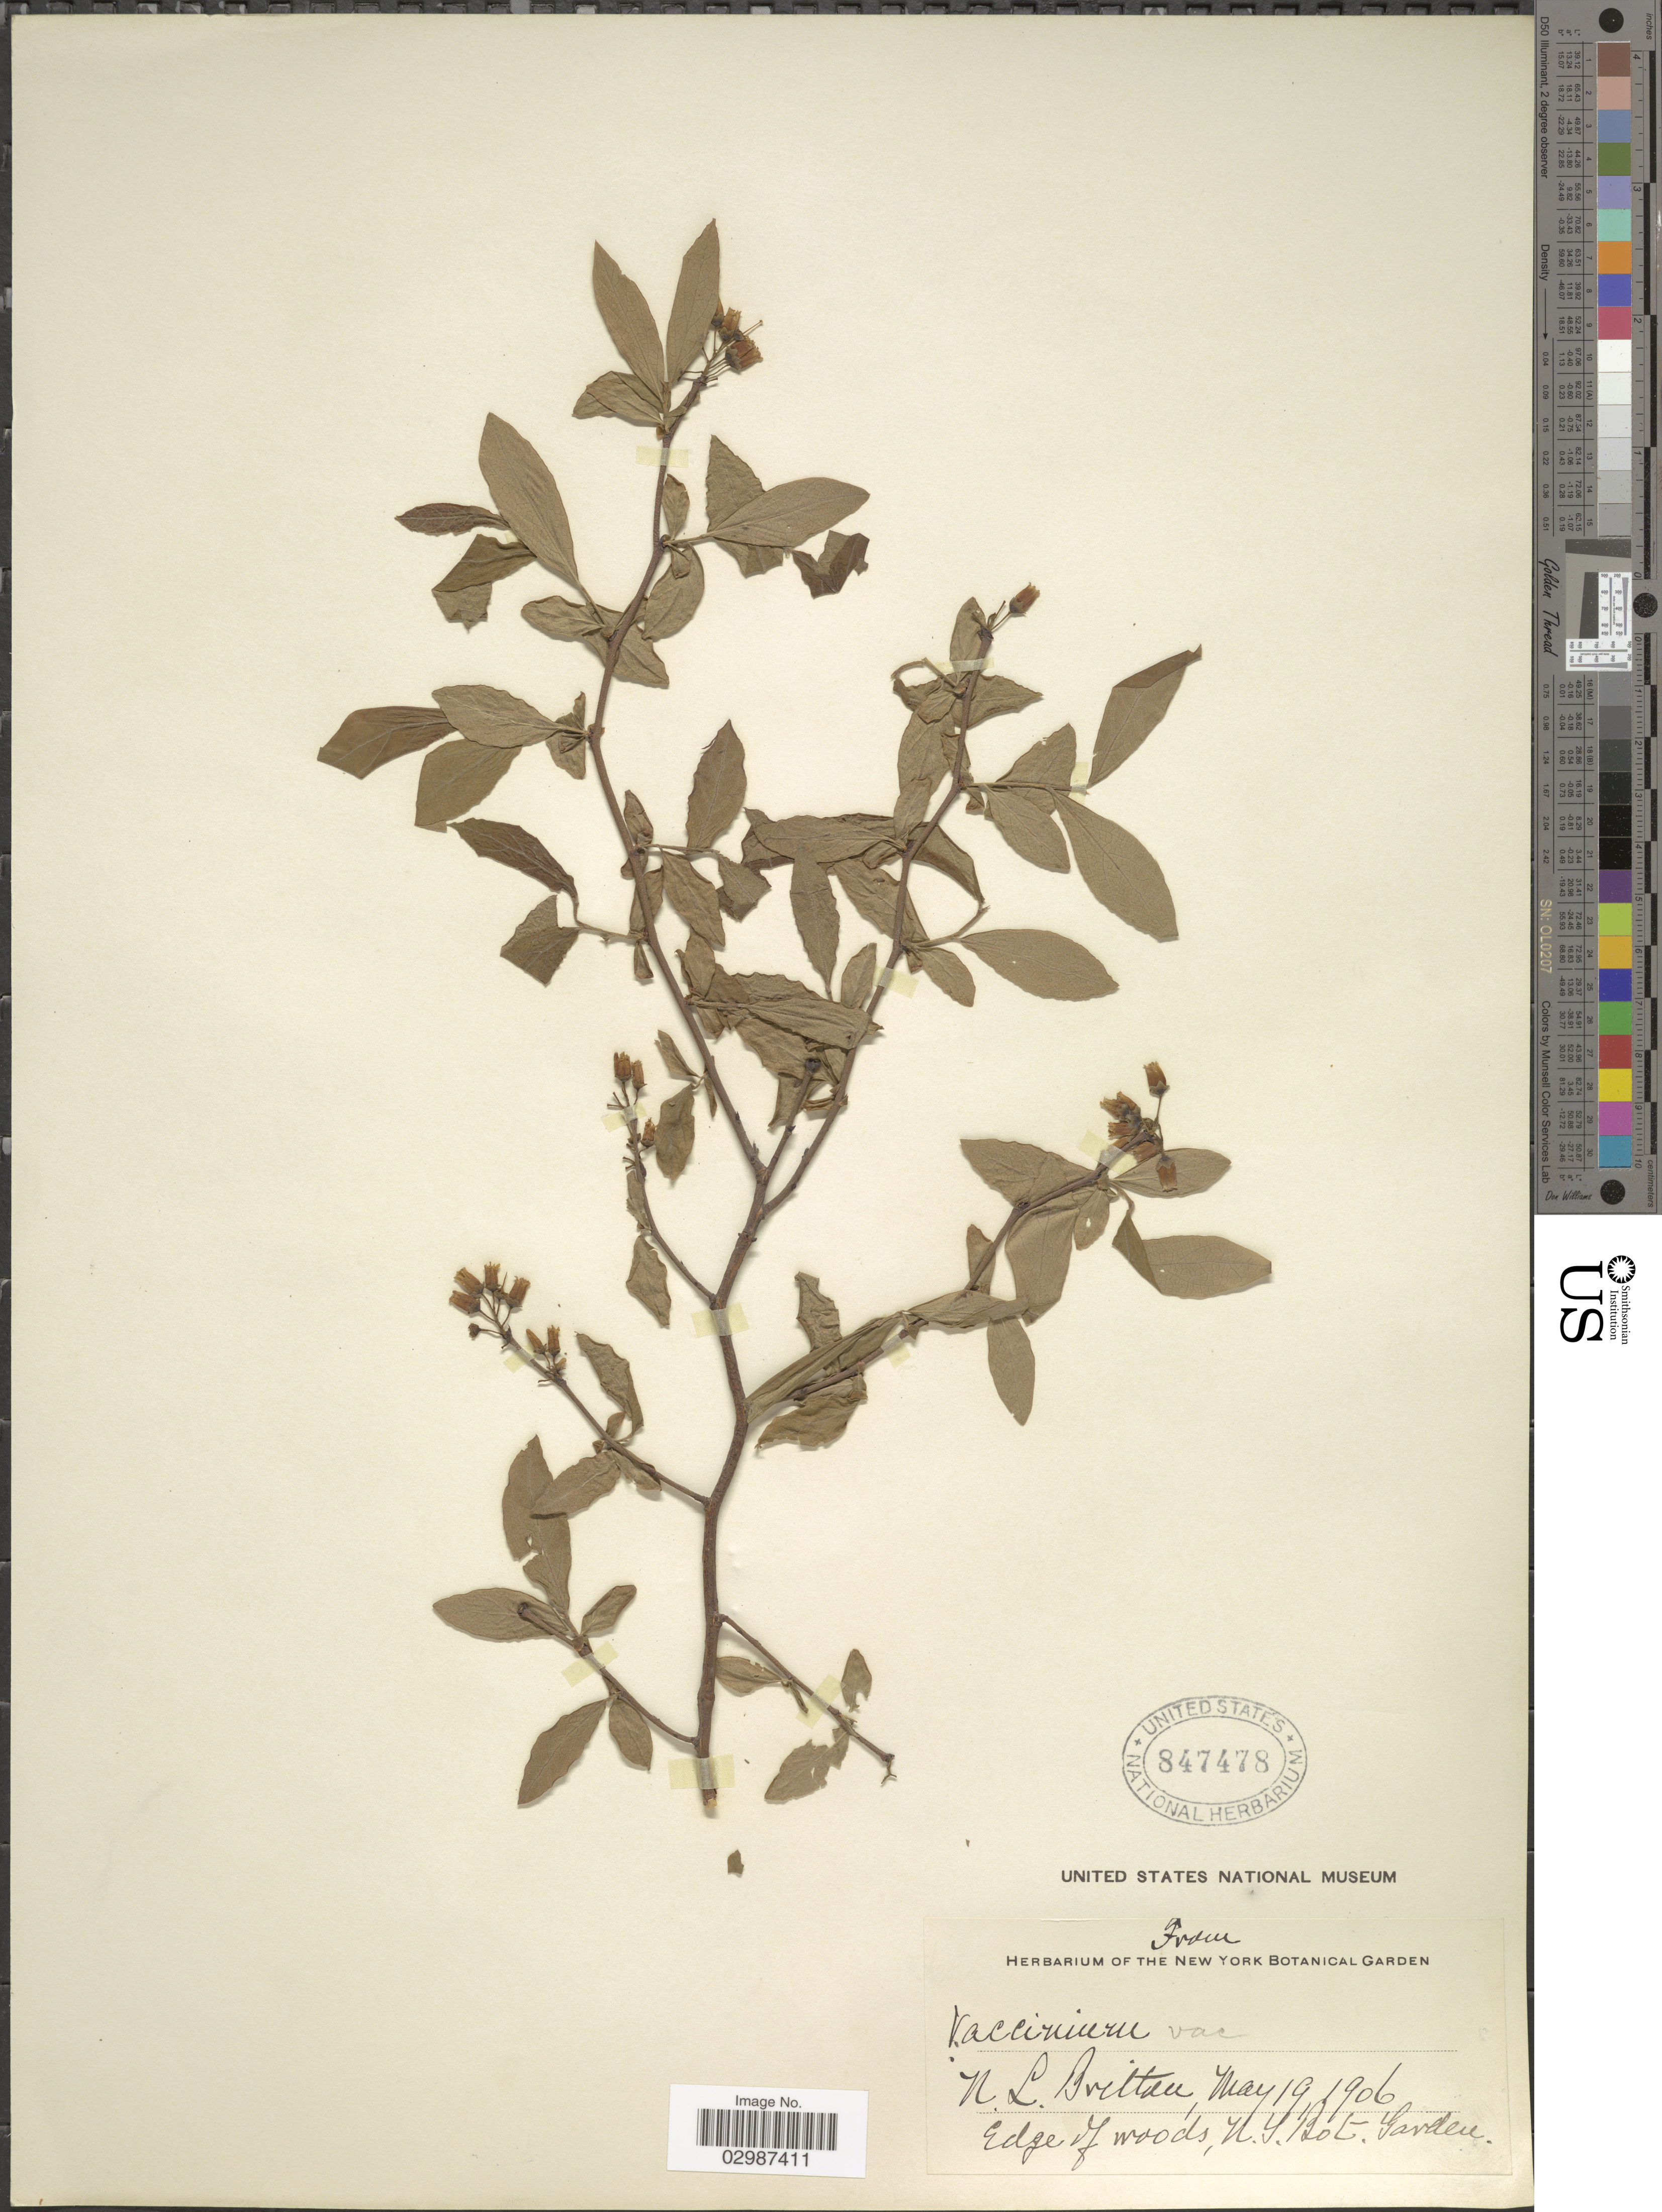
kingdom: Plantae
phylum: Tracheophyta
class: Magnoliopsida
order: Ericales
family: Ericaceae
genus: Vaccinium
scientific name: Vaccinium atrococcum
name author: (A. Gray) A. Heller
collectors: N. Britton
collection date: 1906-05-19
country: United States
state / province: New York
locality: Edge of woods. N.Y. Bot. Garden.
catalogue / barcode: US 847478